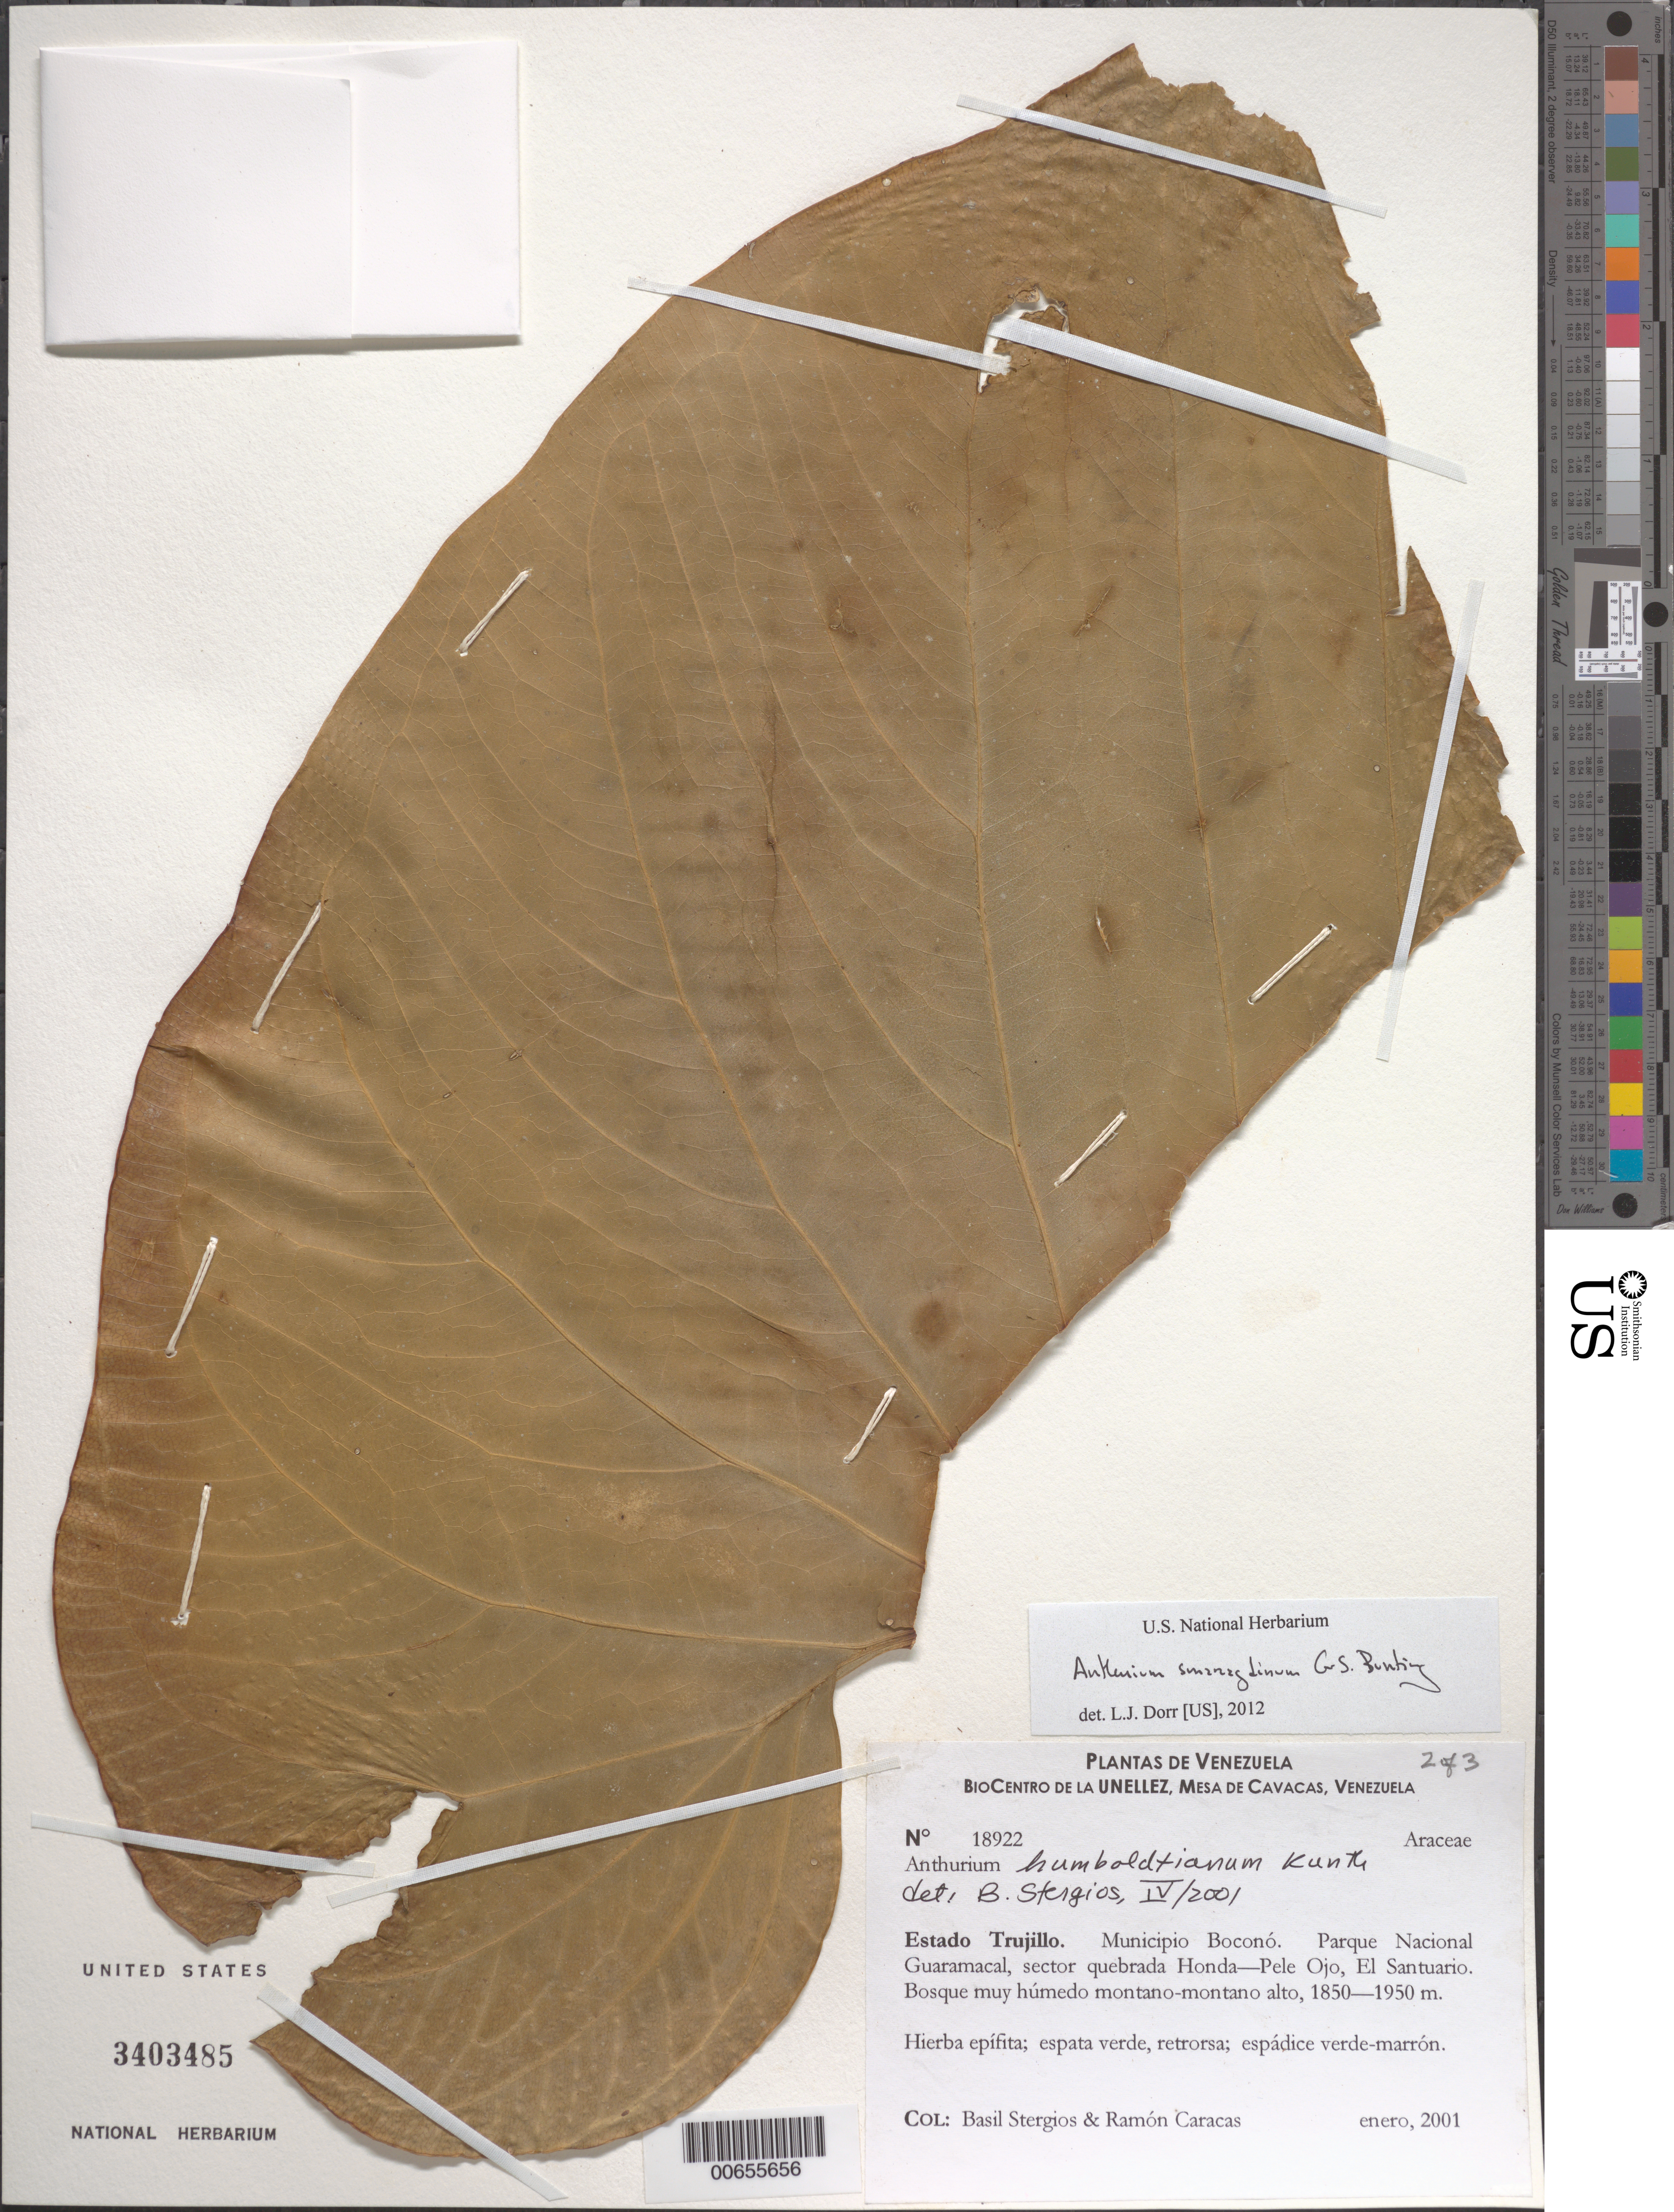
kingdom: Plantae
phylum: Tracheophyta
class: Liliopsida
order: Alismatales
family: Araceae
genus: Anthurium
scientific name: Anthurium smaragdinum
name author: G.S. Bunting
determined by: Dorr, L. J., (BOT), Smithsonian Institution - National Museum of Natural History (UNITED STATES)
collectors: B. G. Stergios & R. Caracas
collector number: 18922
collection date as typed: Jan 2001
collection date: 2001-01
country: Venezuela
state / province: Trujillo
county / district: Boconó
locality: Parque Nacional Guaramacal, sector quebrada Honda-Pele Ojo, El Santuario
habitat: Bosque muy húmedo montano-montano alto.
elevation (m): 1850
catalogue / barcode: US 3403485